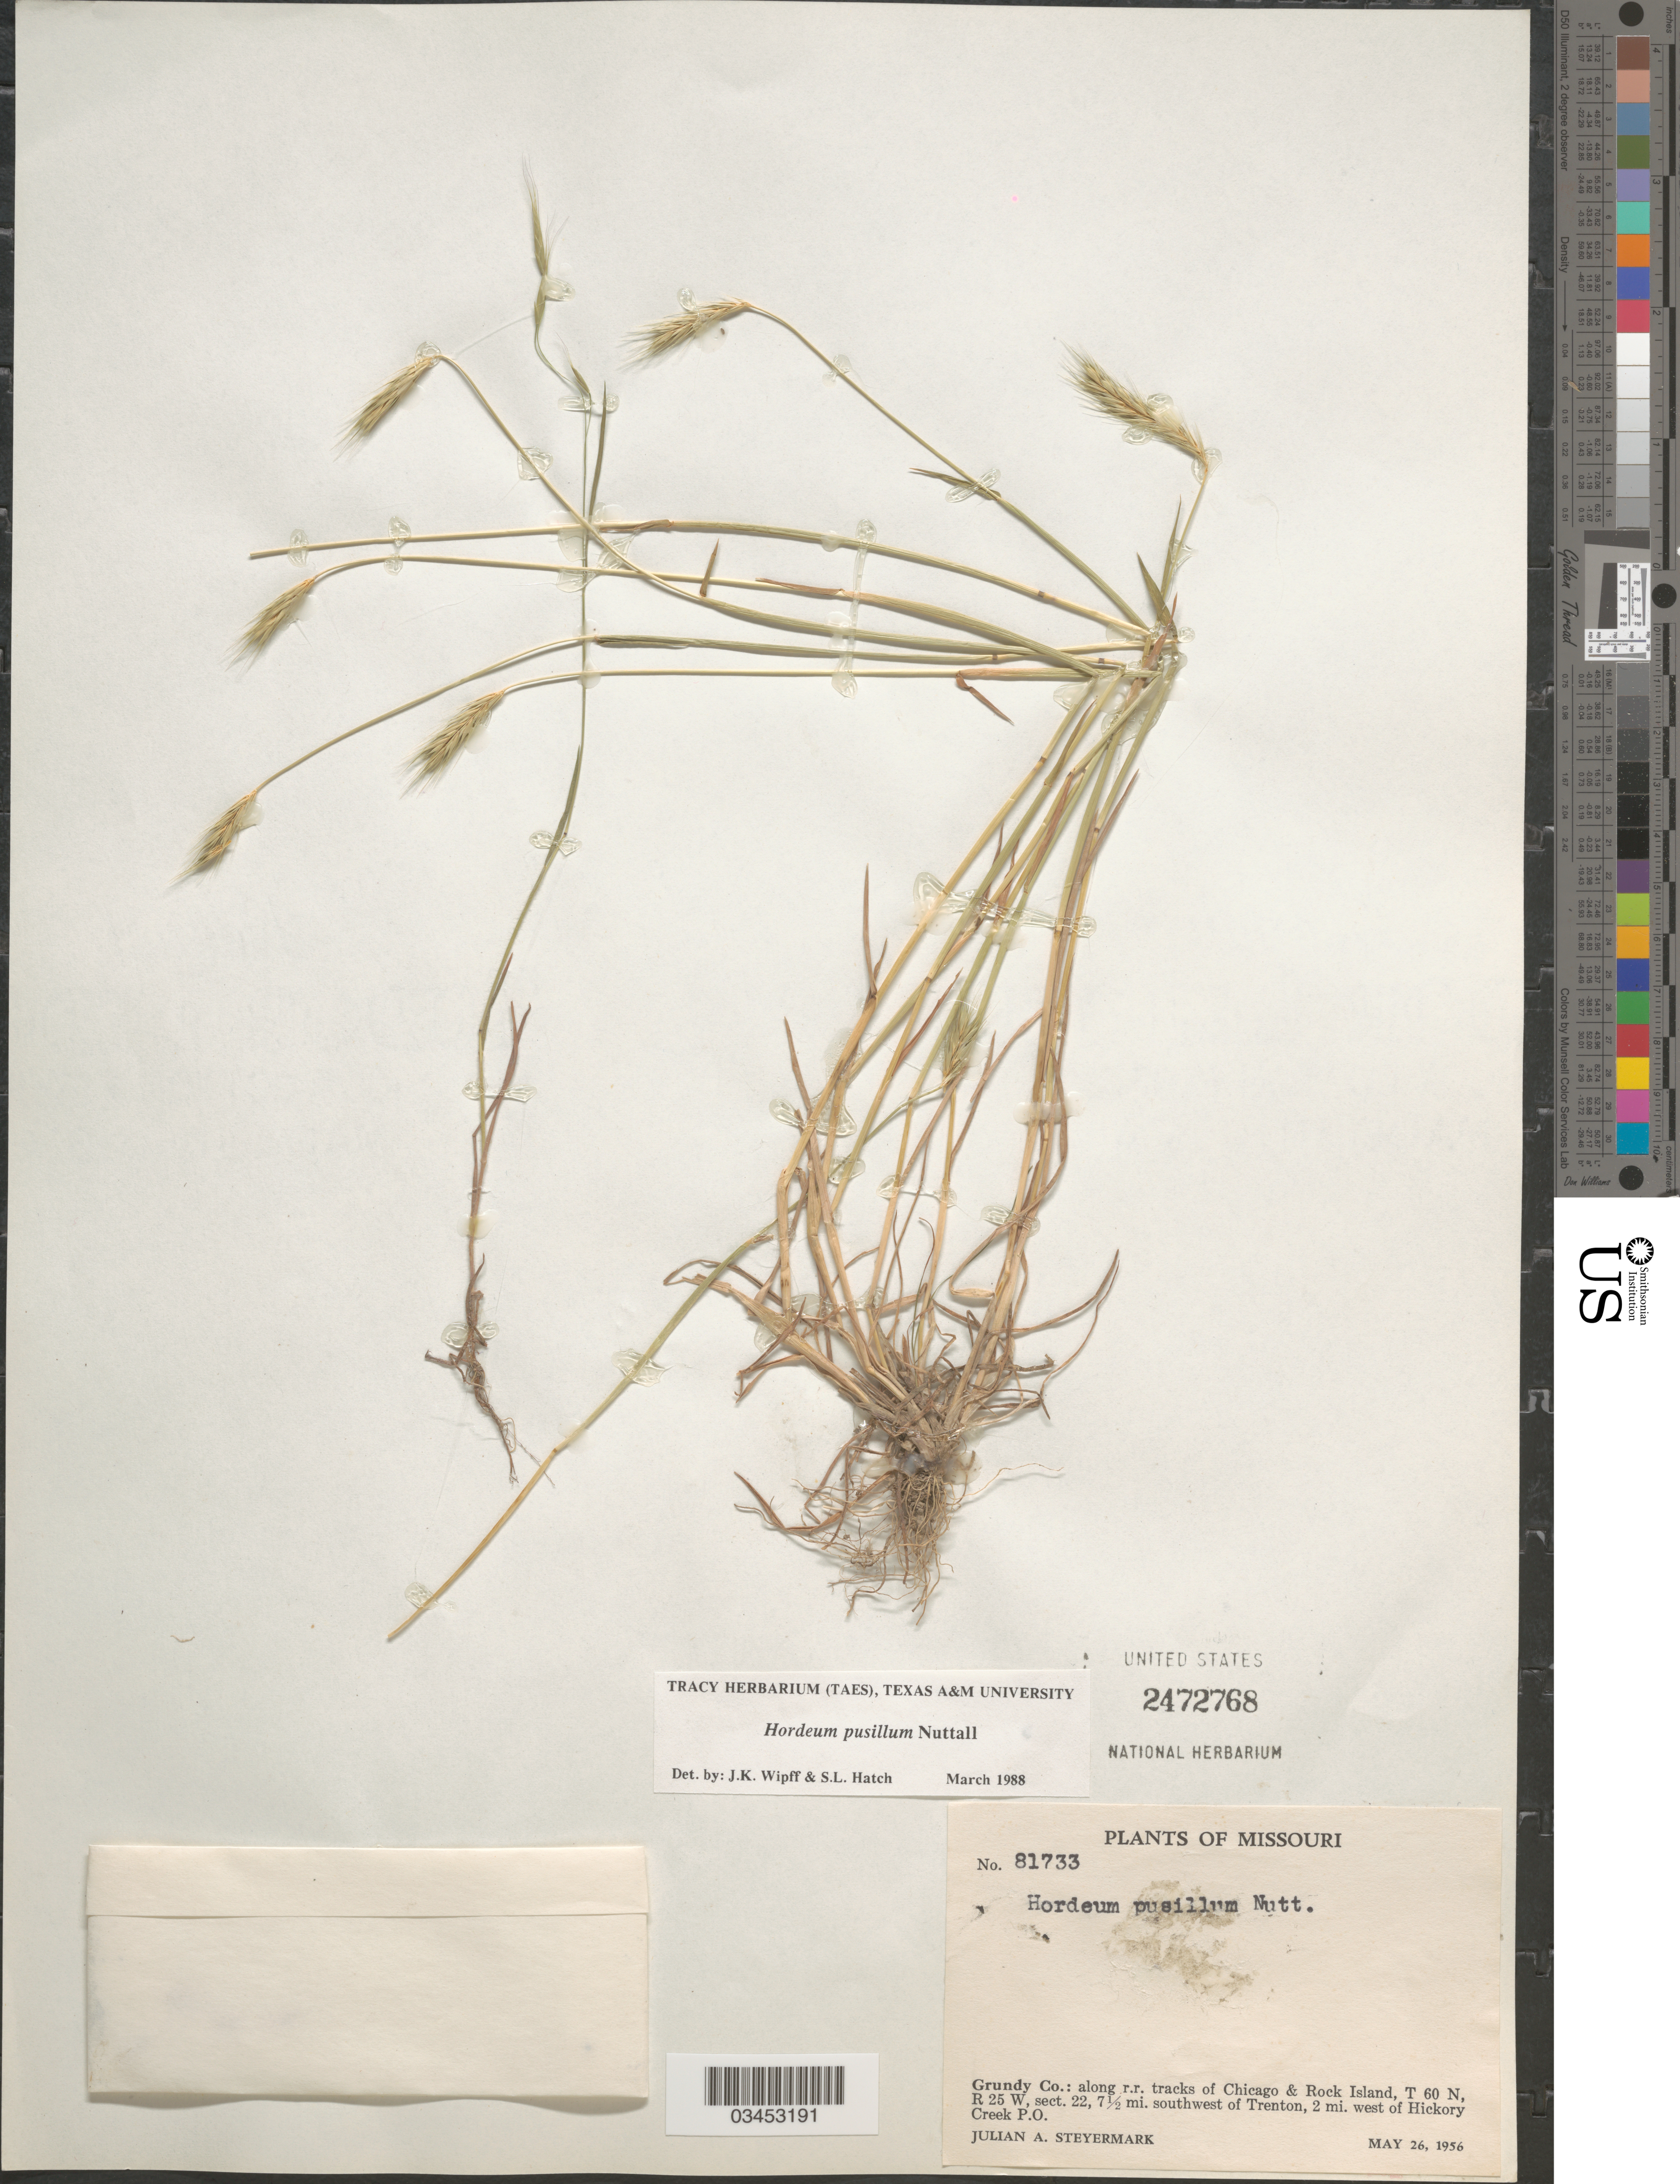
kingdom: Plantae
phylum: Tracheophyta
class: Liliopsida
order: Poales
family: Poaceae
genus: Hordeum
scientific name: Hordeum pusillum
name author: Nutt.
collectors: J. Steyermark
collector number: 81733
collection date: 1956-05-26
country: United States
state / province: Missouri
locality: Grundy Co.: along r.r. tracks of Chicago & Rock Island, T 60 N, R 25 W, sect. 22, 7 1/2 mi. southwest of Trenton, 2 mi. west of Hickory Creek P.O.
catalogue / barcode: US 2472768